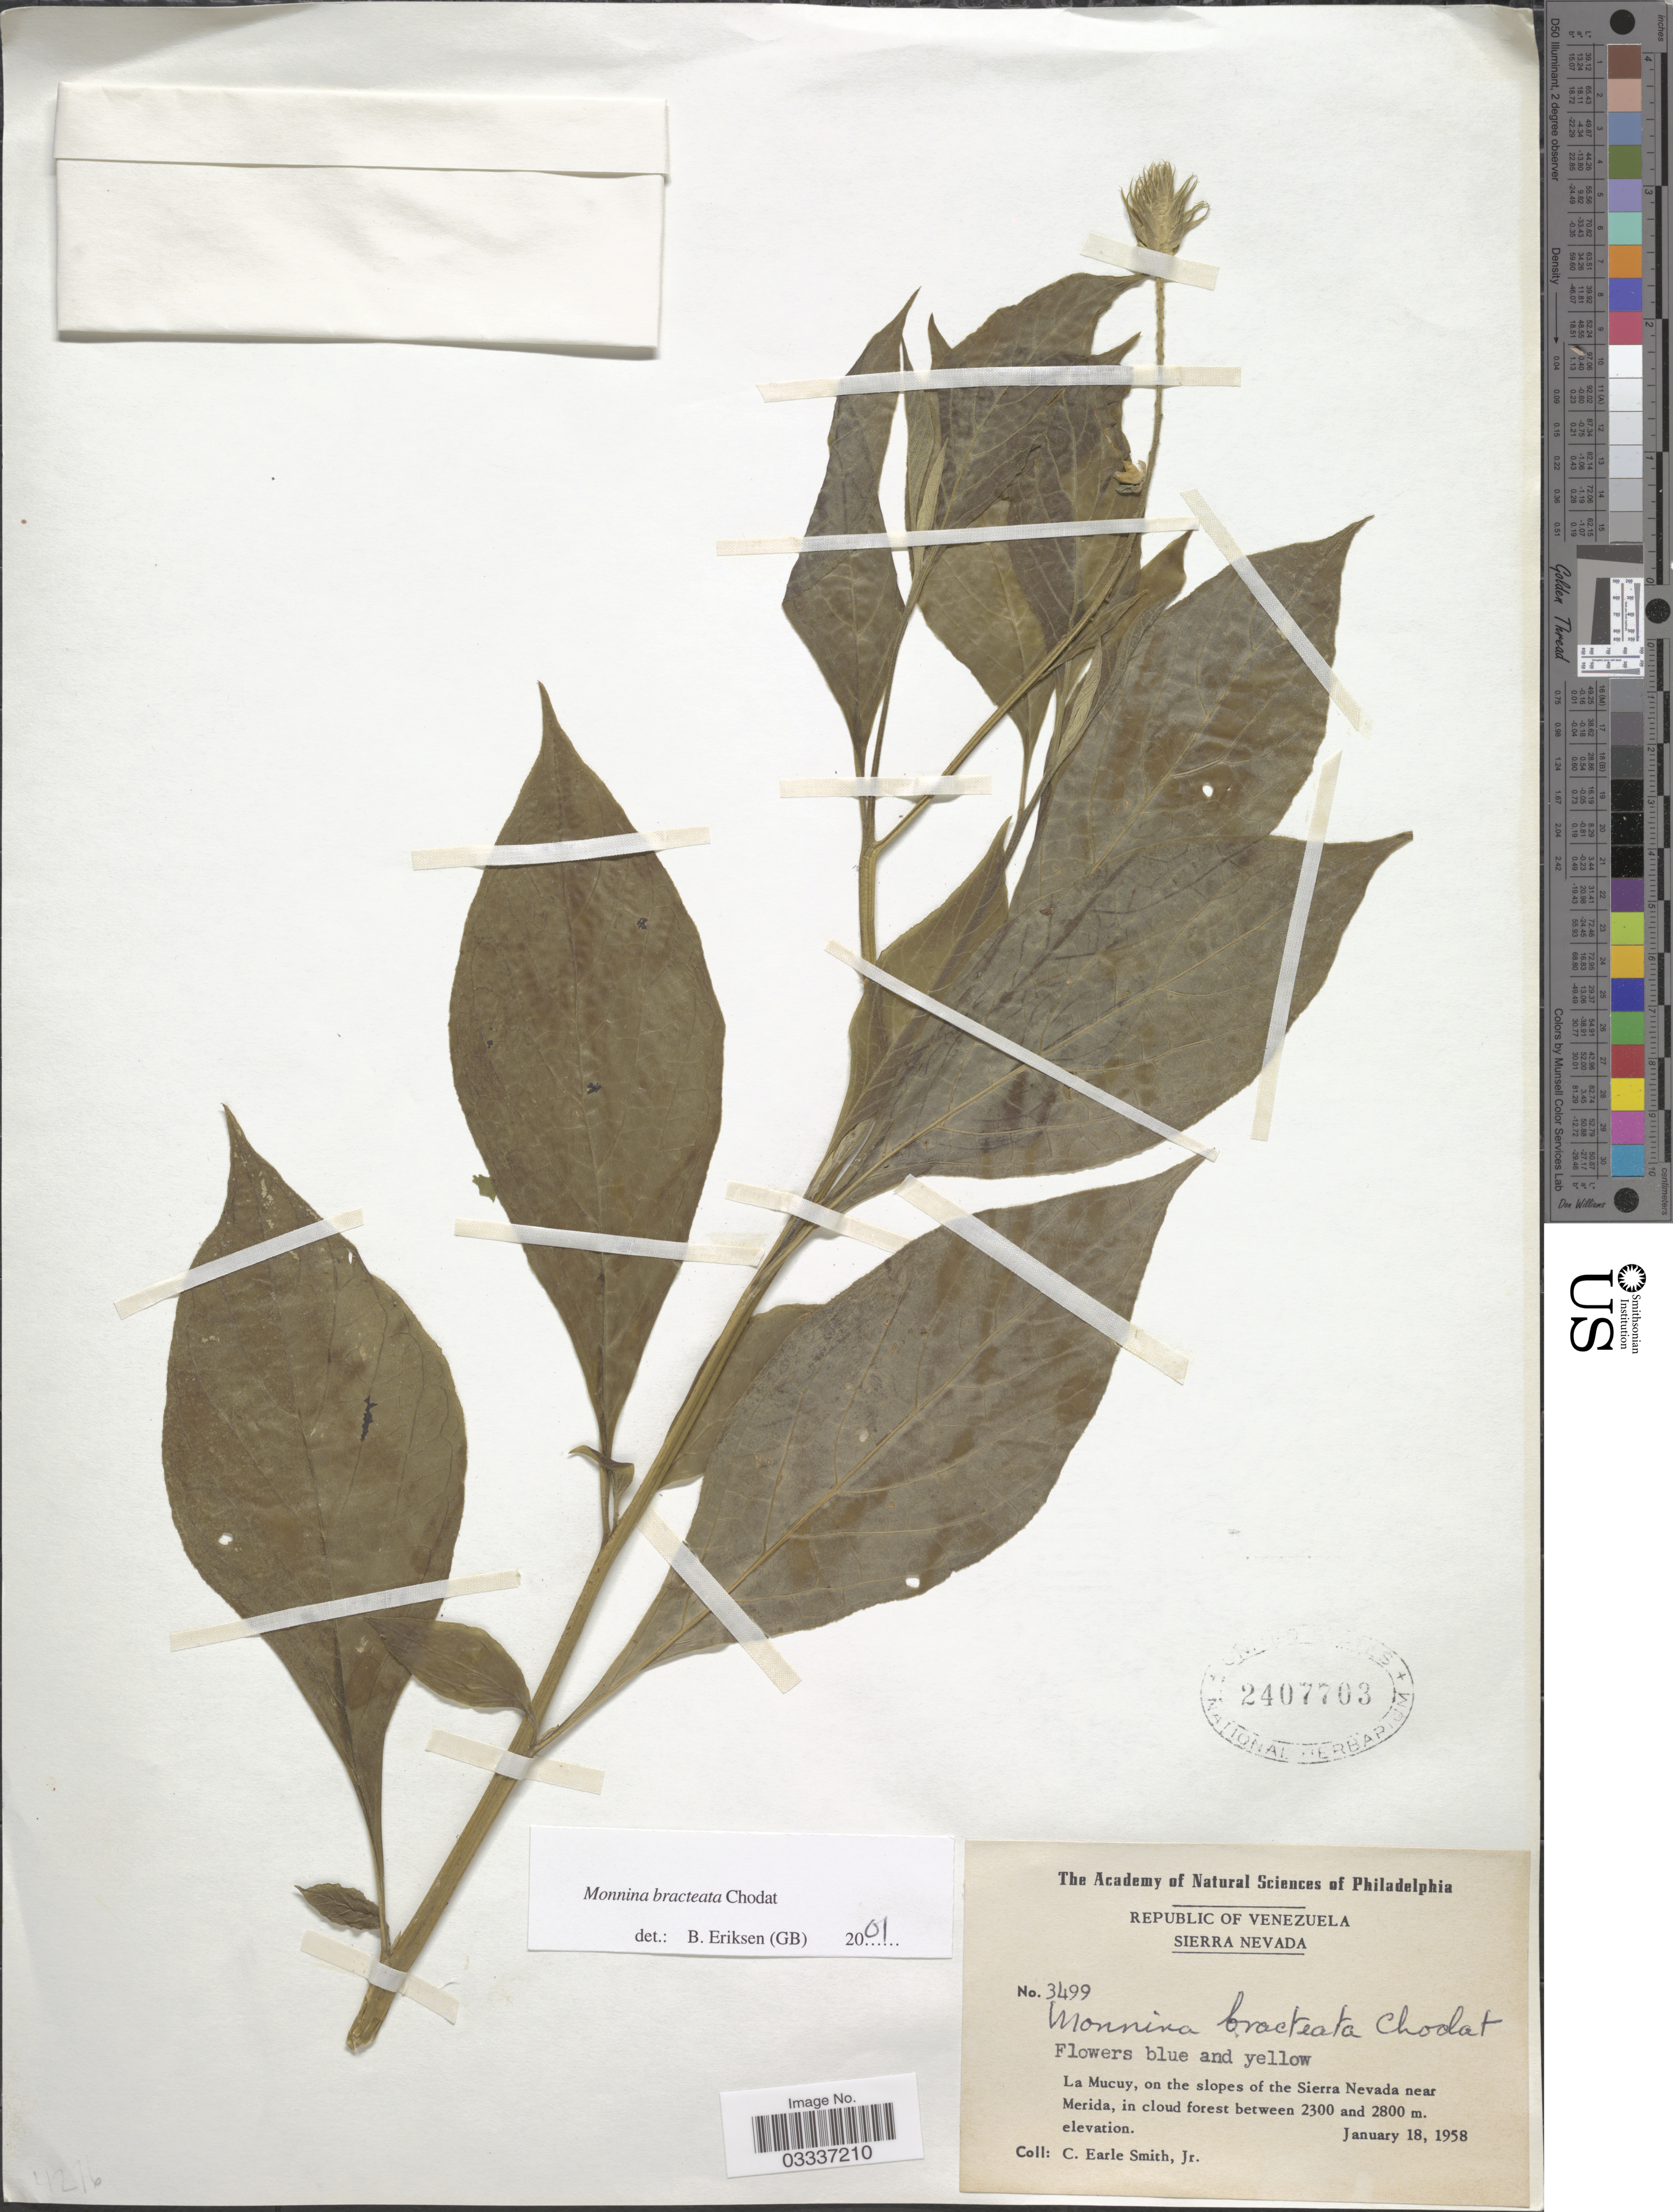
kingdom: Plantae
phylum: Tracheophyta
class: Magnoliopsida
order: Fabales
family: Polygalaceae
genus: Monnina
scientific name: Monnina bracteata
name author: Chodat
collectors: C. E. Smith Jr.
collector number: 3499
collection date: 1958-01-18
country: Venezuela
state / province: Mérida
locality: Sierra Nevada. La Mucuy, on the slopes of the Sierra Nevada near Merida.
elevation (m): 2300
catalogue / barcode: US 2407703